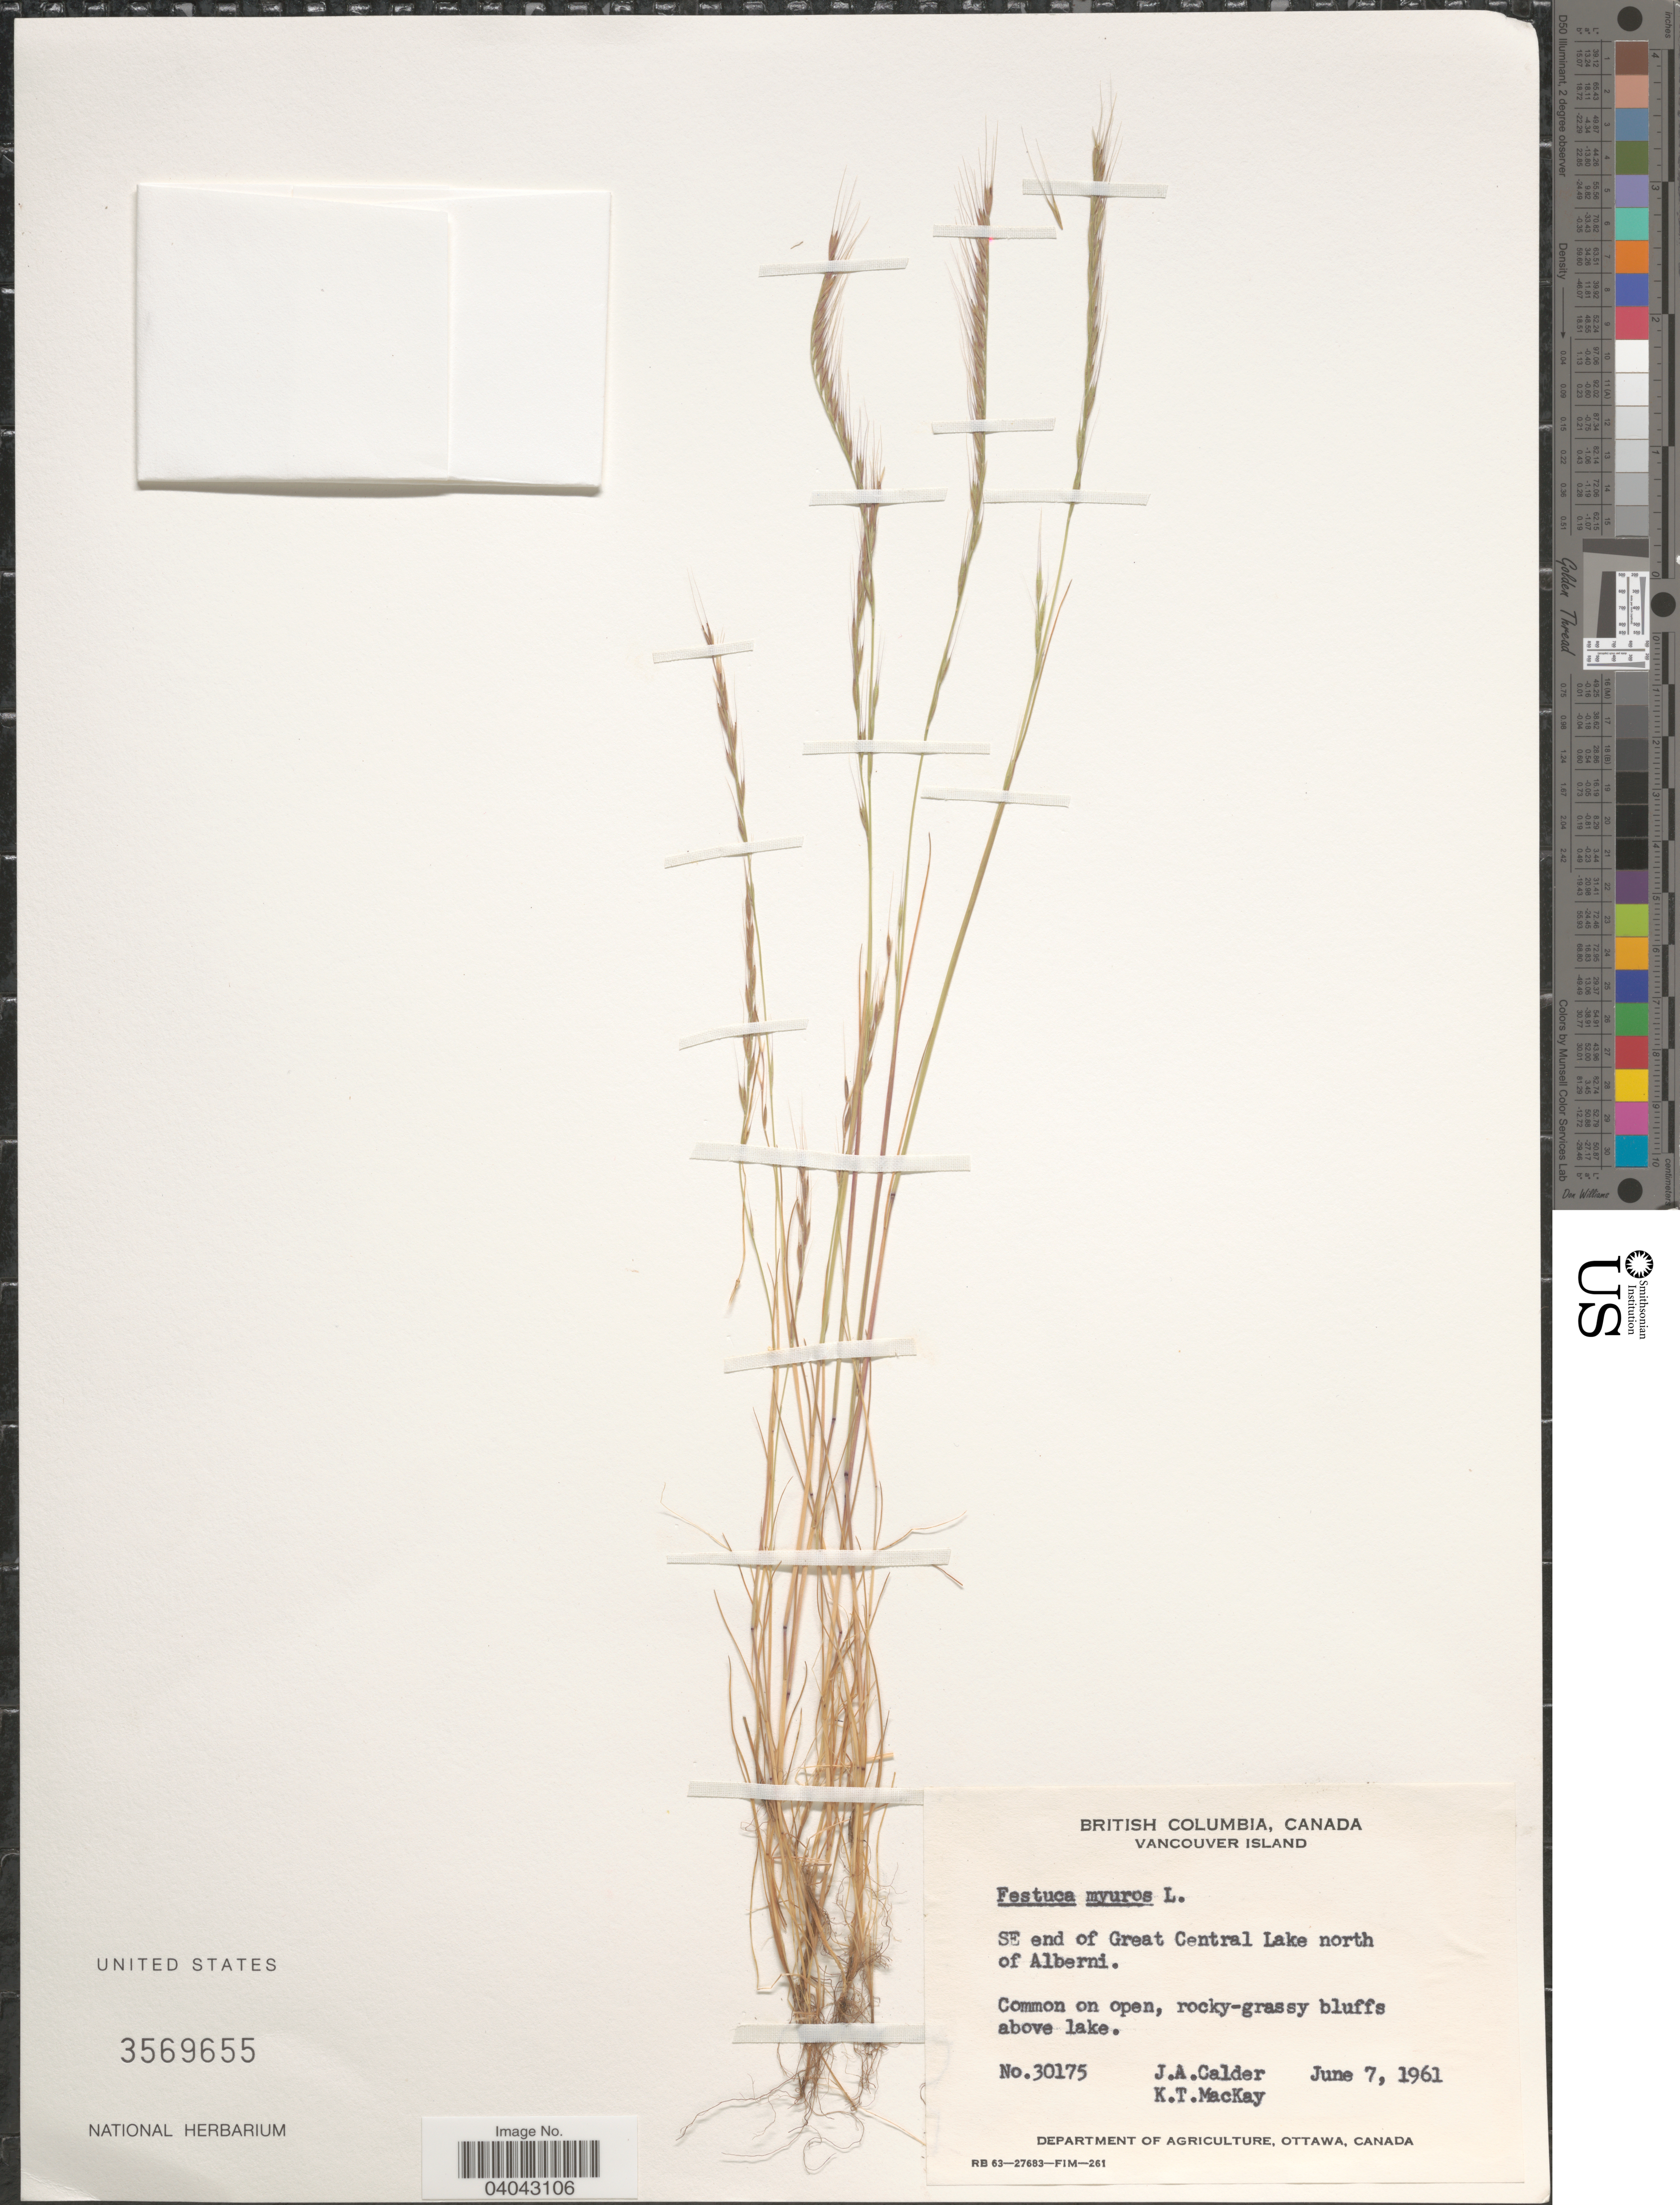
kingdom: Plantae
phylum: Tracheophyta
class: Liliopsida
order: Poales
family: Poaceae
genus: Festuca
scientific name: Festuca myuros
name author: L.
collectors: J. A. Calder & K. T. Mackay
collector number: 30175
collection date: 1961-06-07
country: Canada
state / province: British Columbia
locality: Vancouver Island. SE end of Great Central Lake north of Aberni.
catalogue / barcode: US 3569655